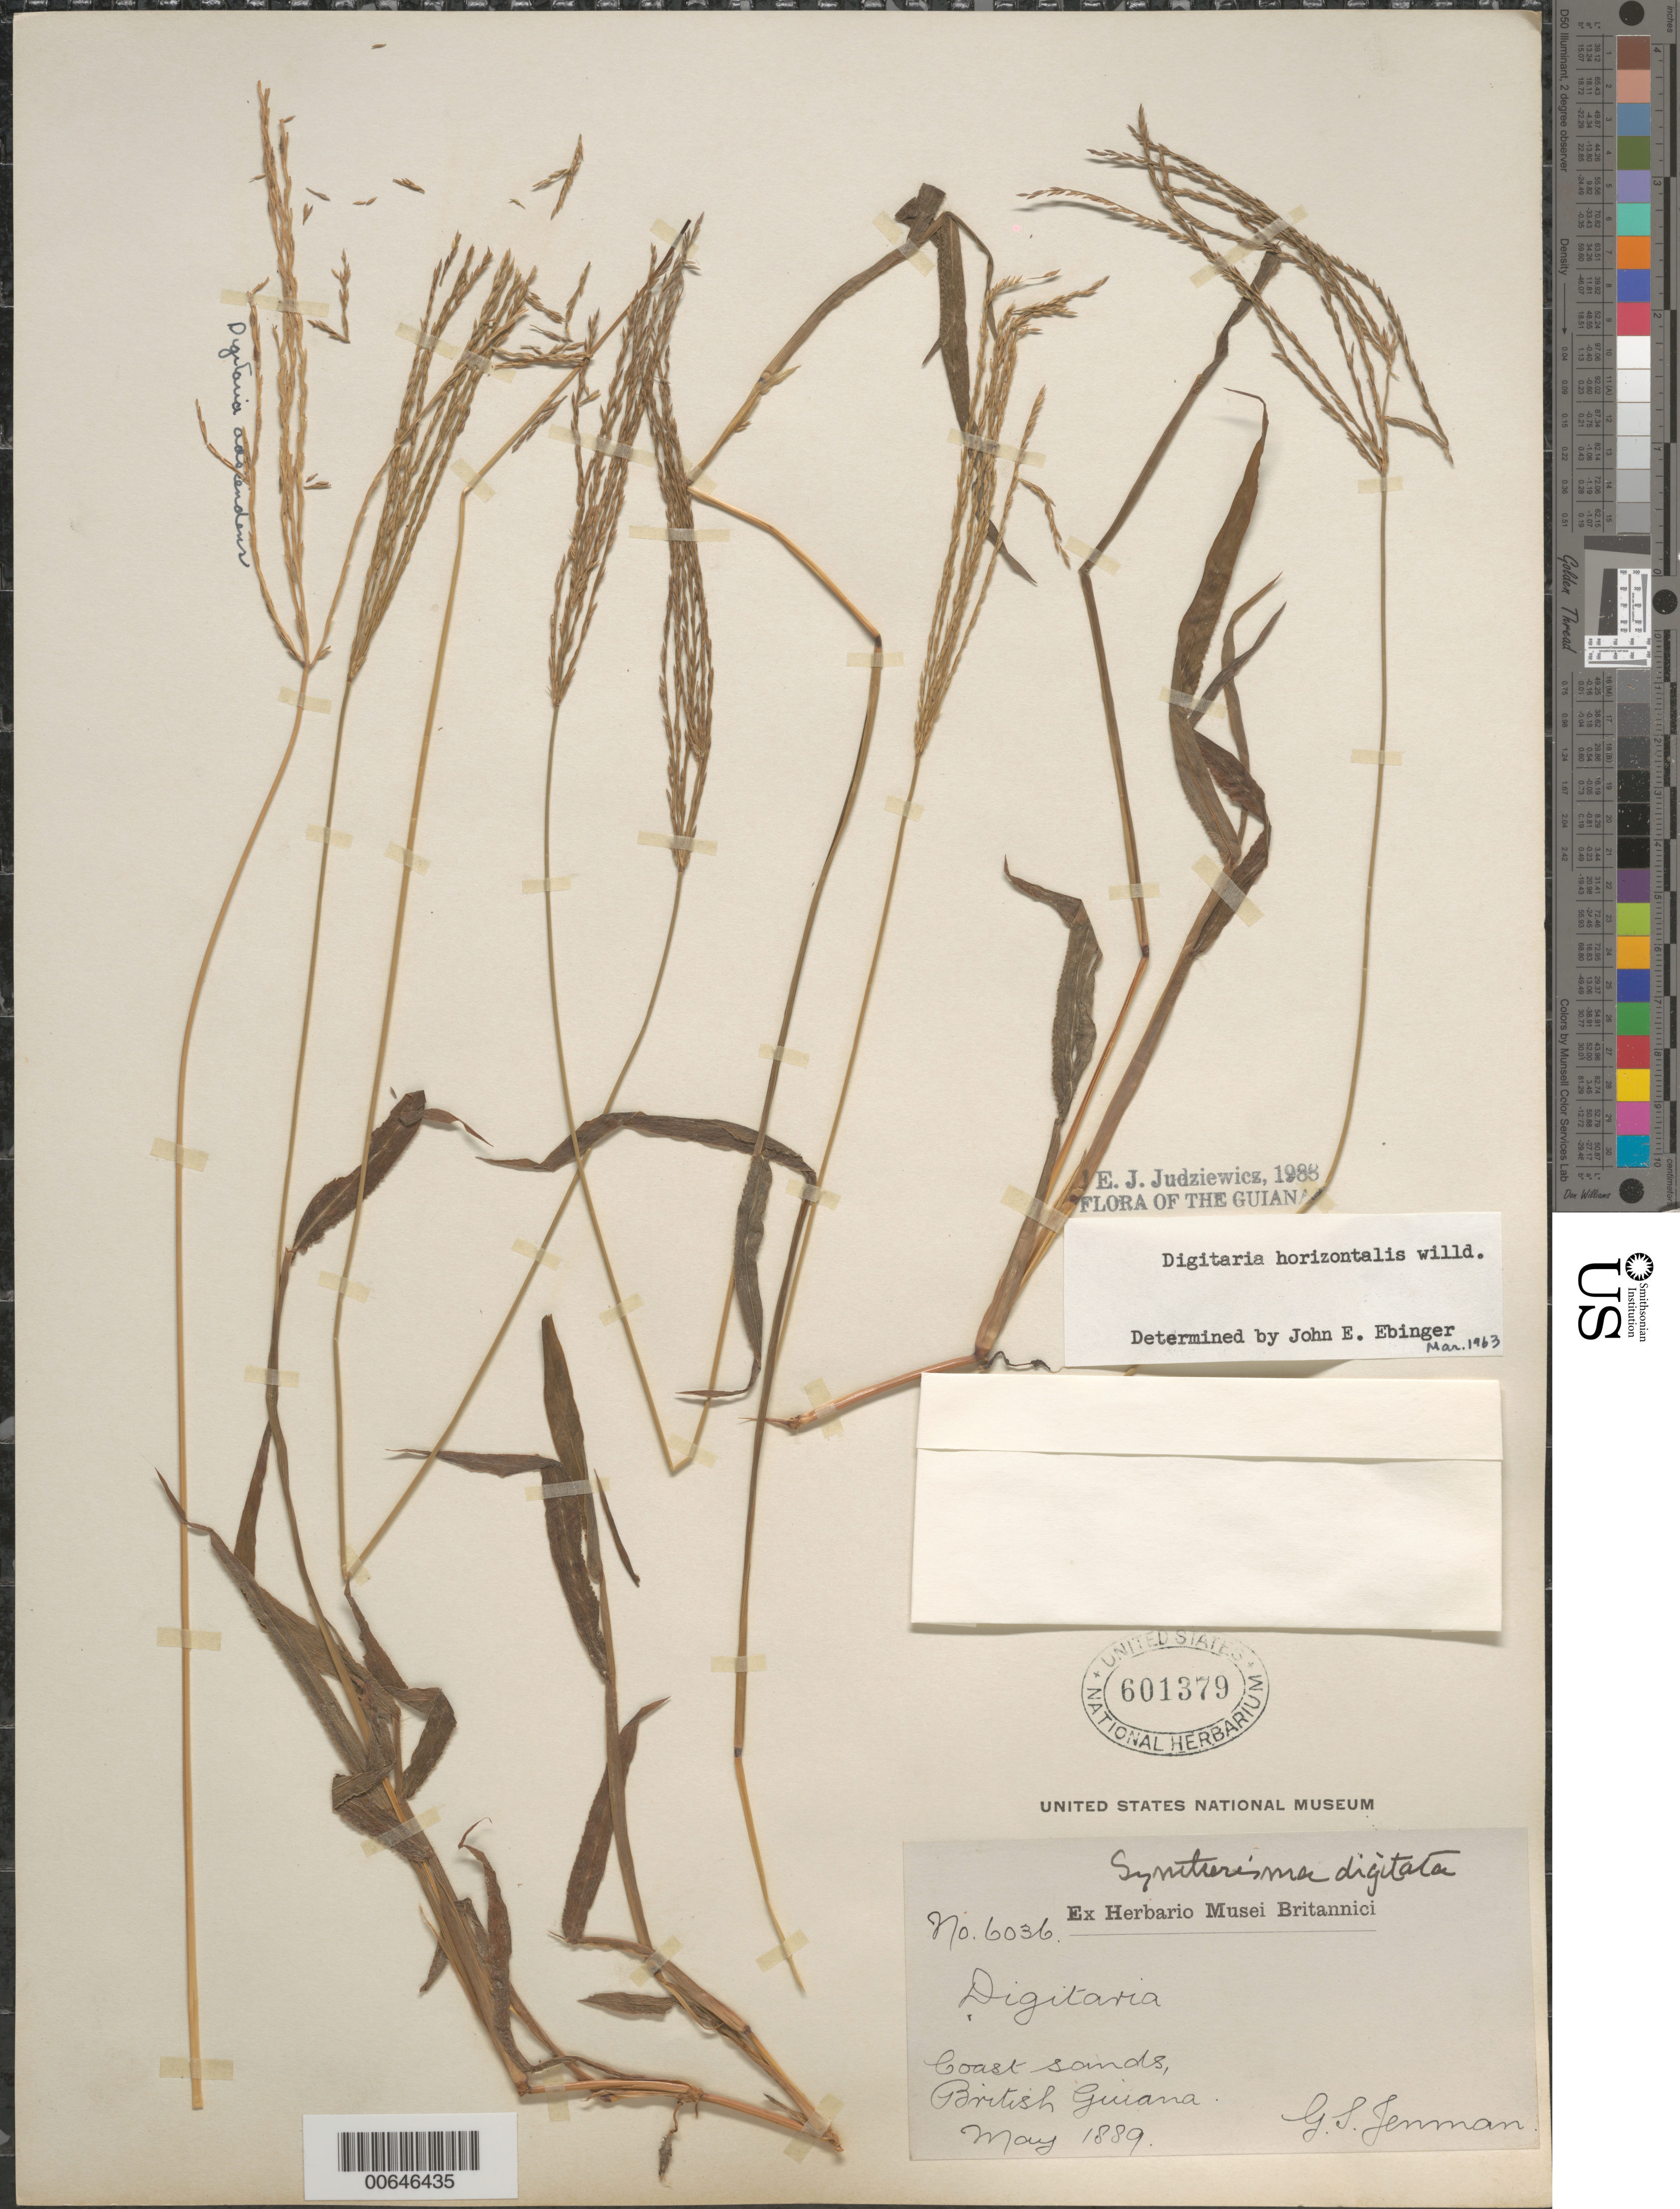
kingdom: Plantae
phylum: Tracheophyta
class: Liliopsida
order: Poales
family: Poaceae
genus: Digitaria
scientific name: Digitaria horizontalis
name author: Willd.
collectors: G. S. Jenman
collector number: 6036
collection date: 1889-05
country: Guyana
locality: Coast sands, British Guiana.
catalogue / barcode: US 601379